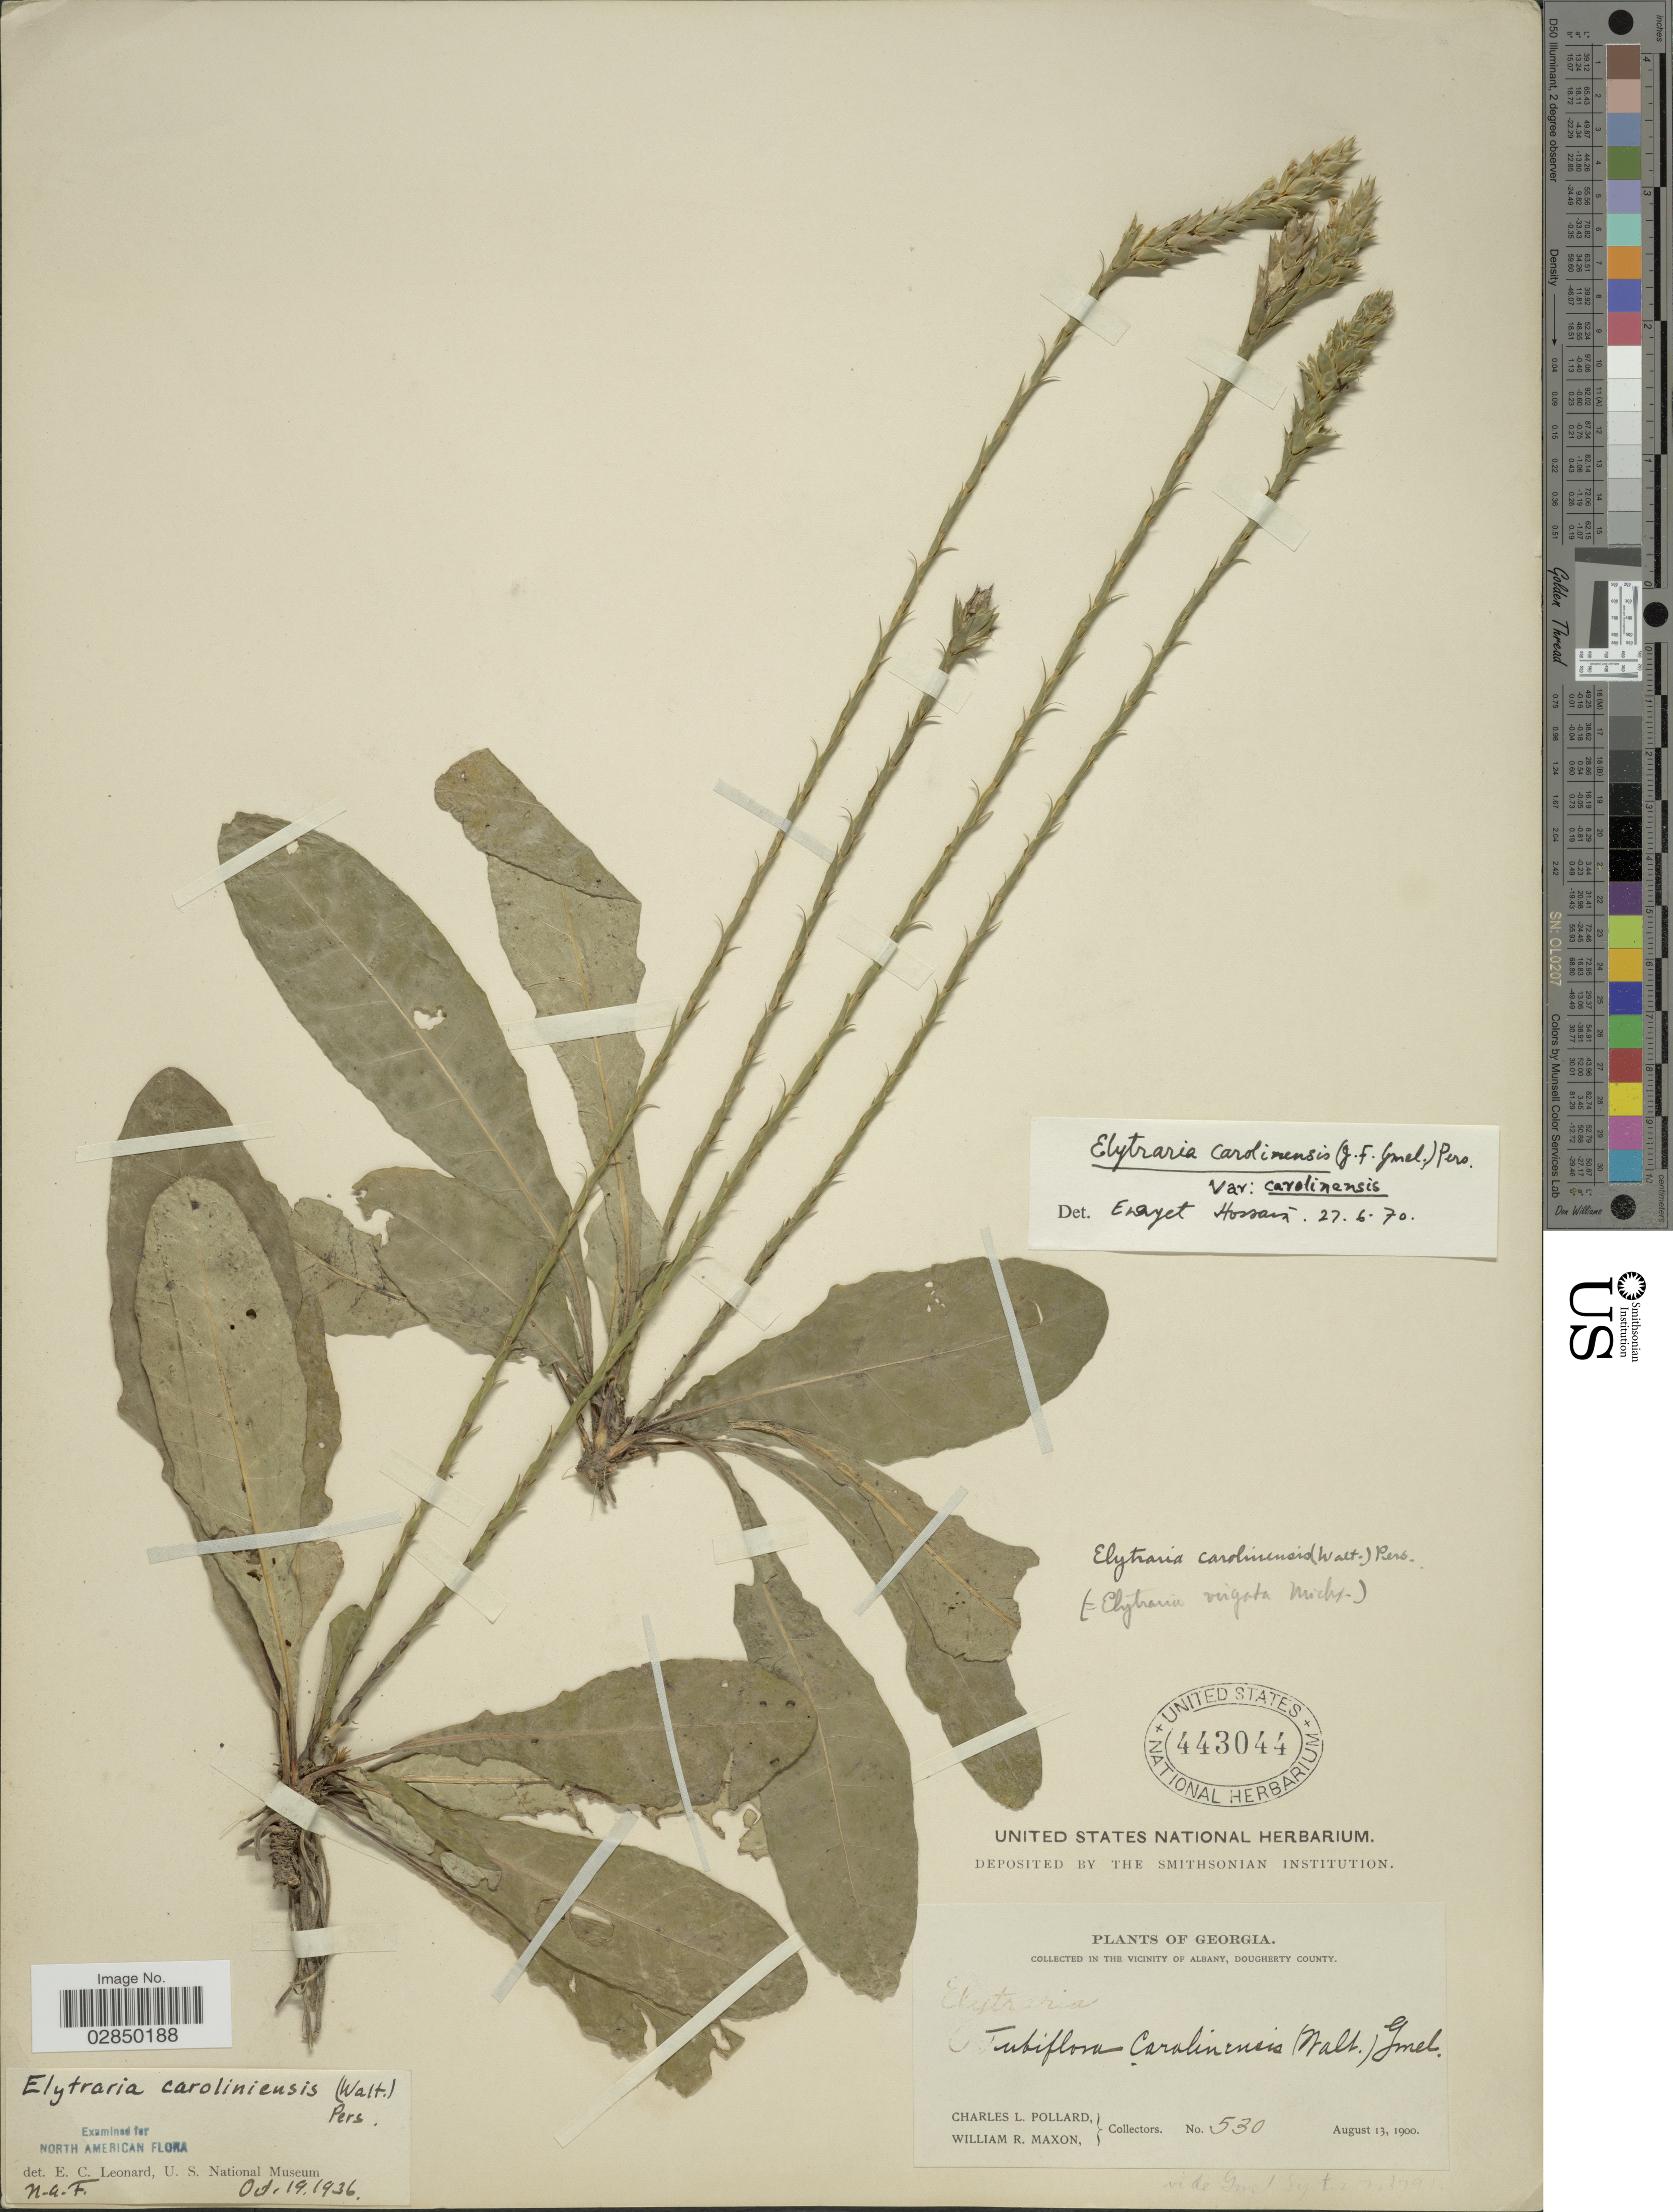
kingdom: Plantae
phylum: Tracheophyta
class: Magnoliopsida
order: Lamiales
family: Acanthaceae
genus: Elytraria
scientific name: Elytraria caroliniensis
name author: (J.F. Gmel.) Pers.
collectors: C. L. Pollard & W. R. Maxon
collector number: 530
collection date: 1900-08-23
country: United States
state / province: Georgia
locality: Vicinity of Albany, Dougherty County.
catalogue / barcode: US 443044